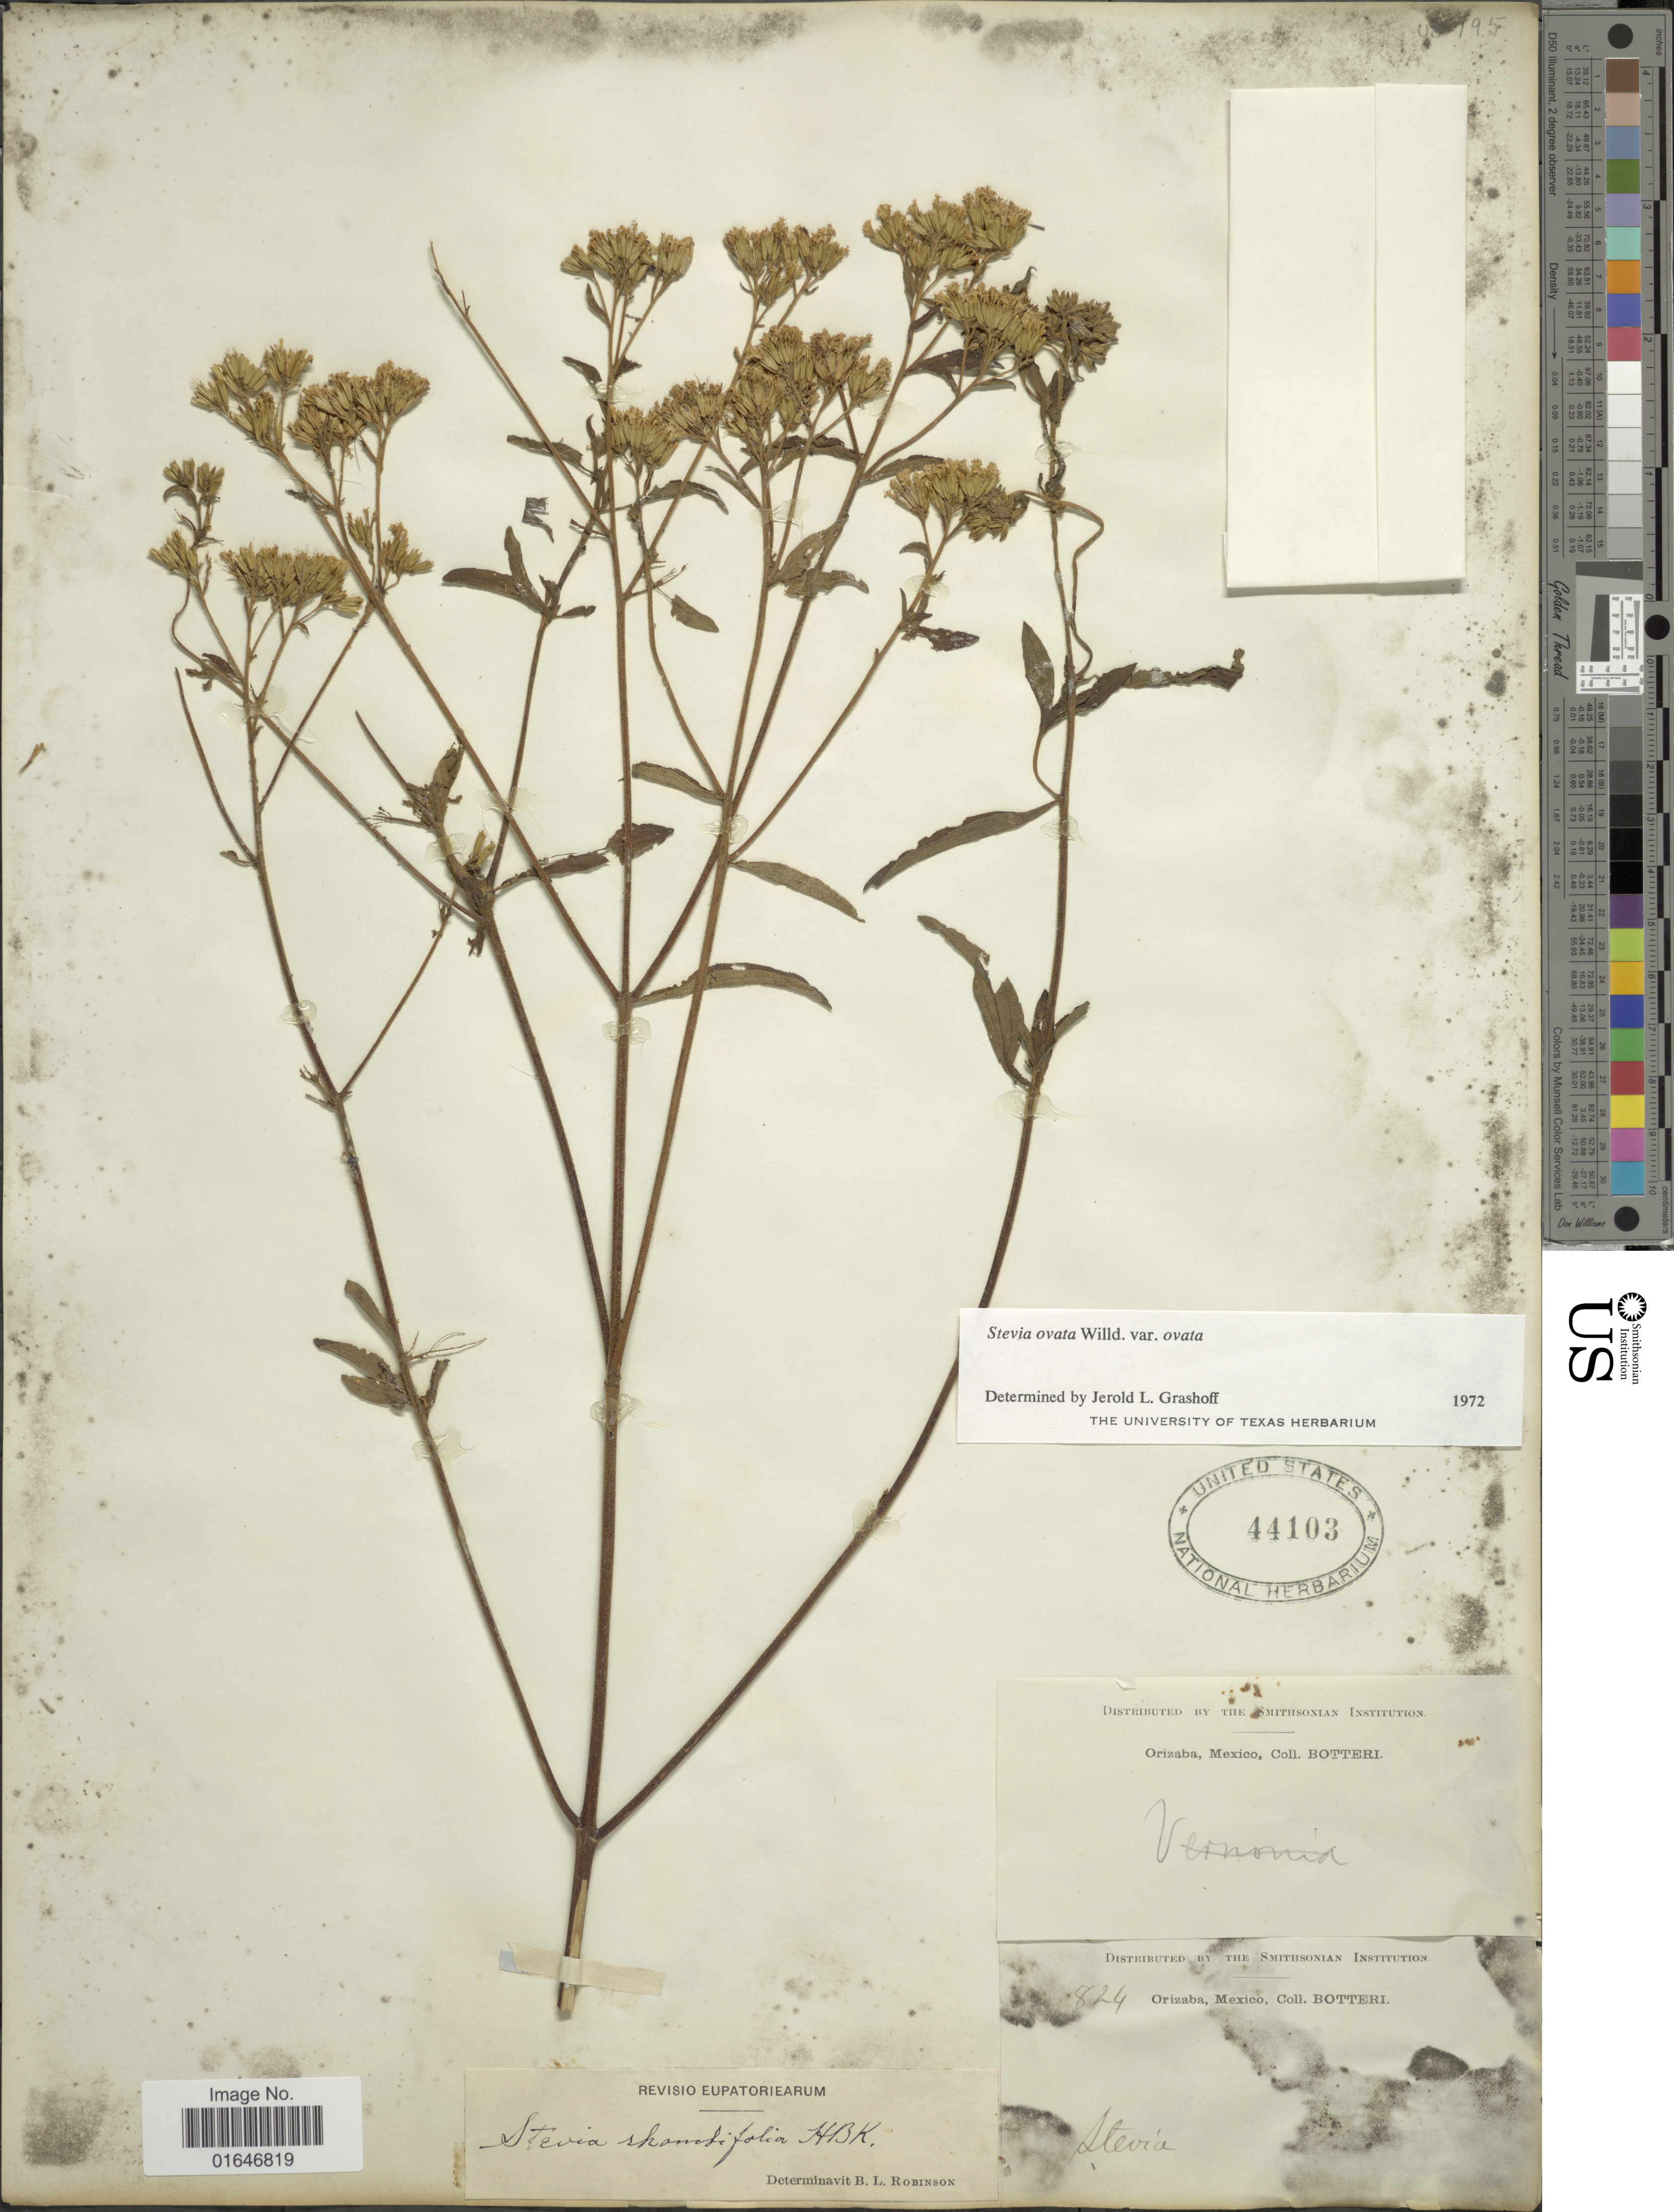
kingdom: Plantae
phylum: Tracheophyta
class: Magnoliopsida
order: Asterales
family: Asteraceae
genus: Stevia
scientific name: Stevia ovata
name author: Willd.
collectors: -. Botteri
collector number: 824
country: Mexico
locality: Orizaba.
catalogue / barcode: US 44103